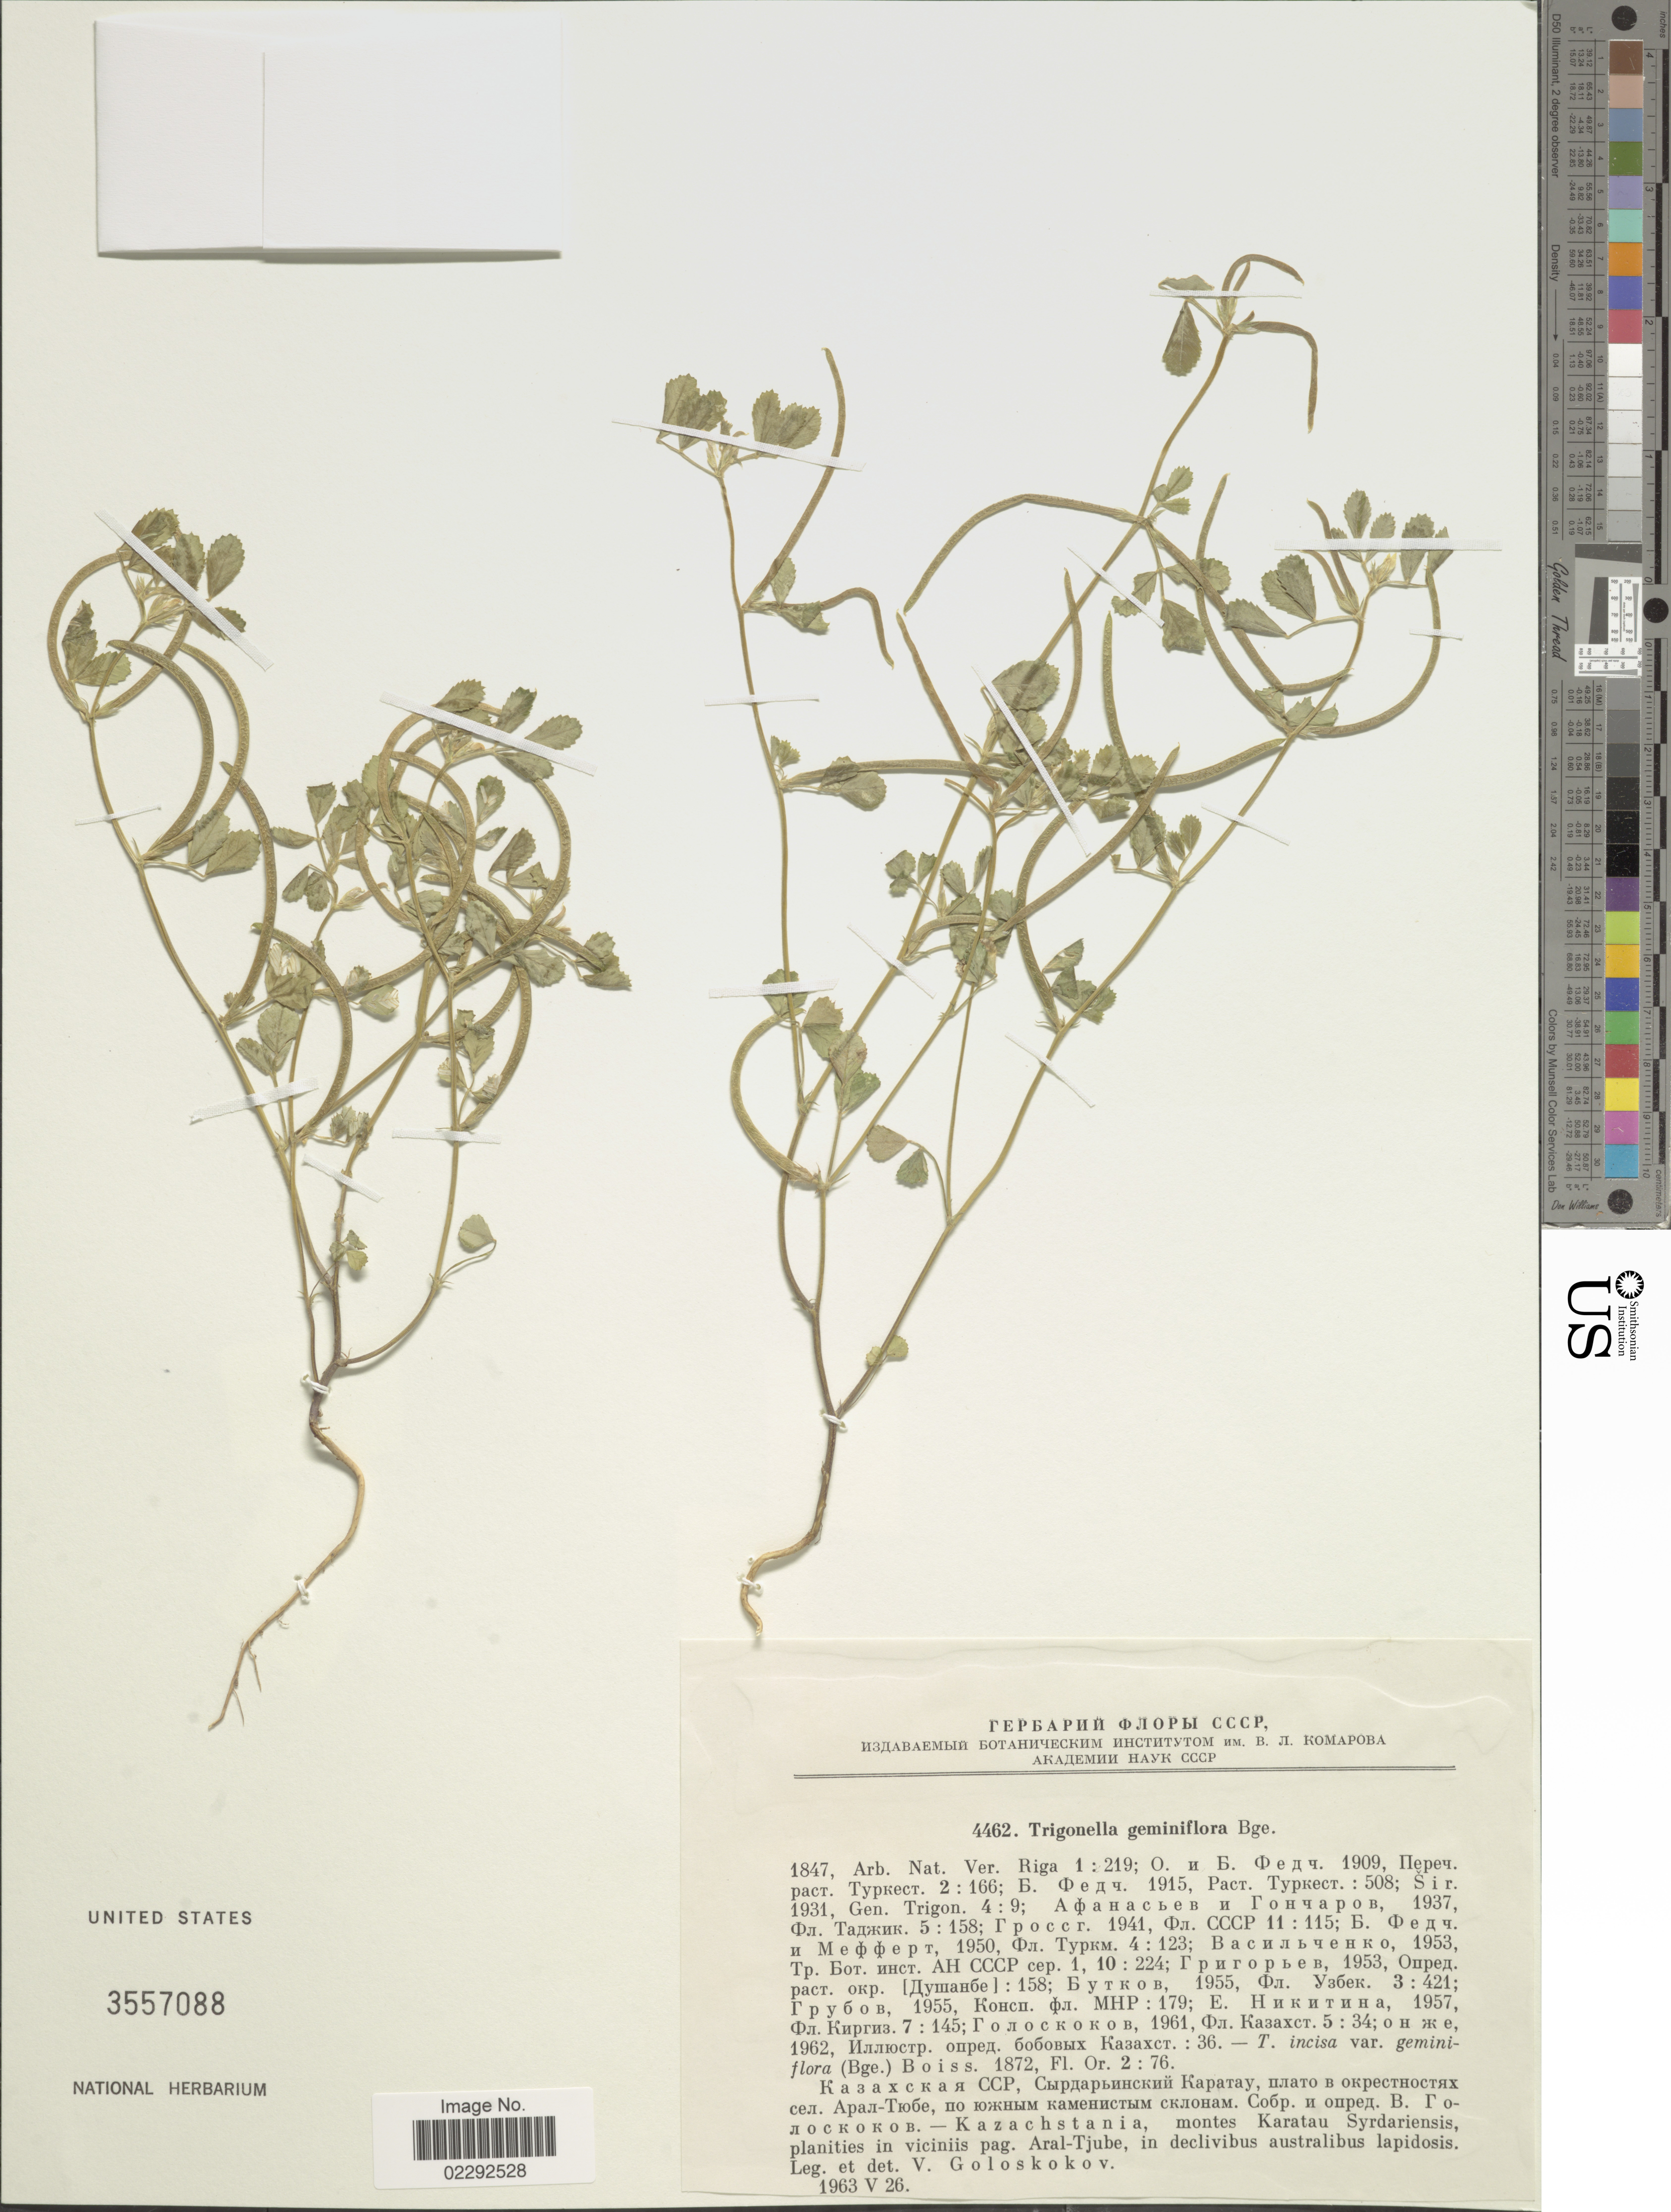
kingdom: Plantae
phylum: Tracheophyta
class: Magnoliopsida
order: Fabales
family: Fabaceae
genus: Trigonella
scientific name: Trigonella geminiflora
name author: Bunge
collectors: V. P. Goloskokov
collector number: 4462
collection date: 1963-05-26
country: Kazakhstan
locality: Montes Karatau Syrdarienses, planities in viciniis pag. Aral-Tjube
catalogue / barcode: US 3557088